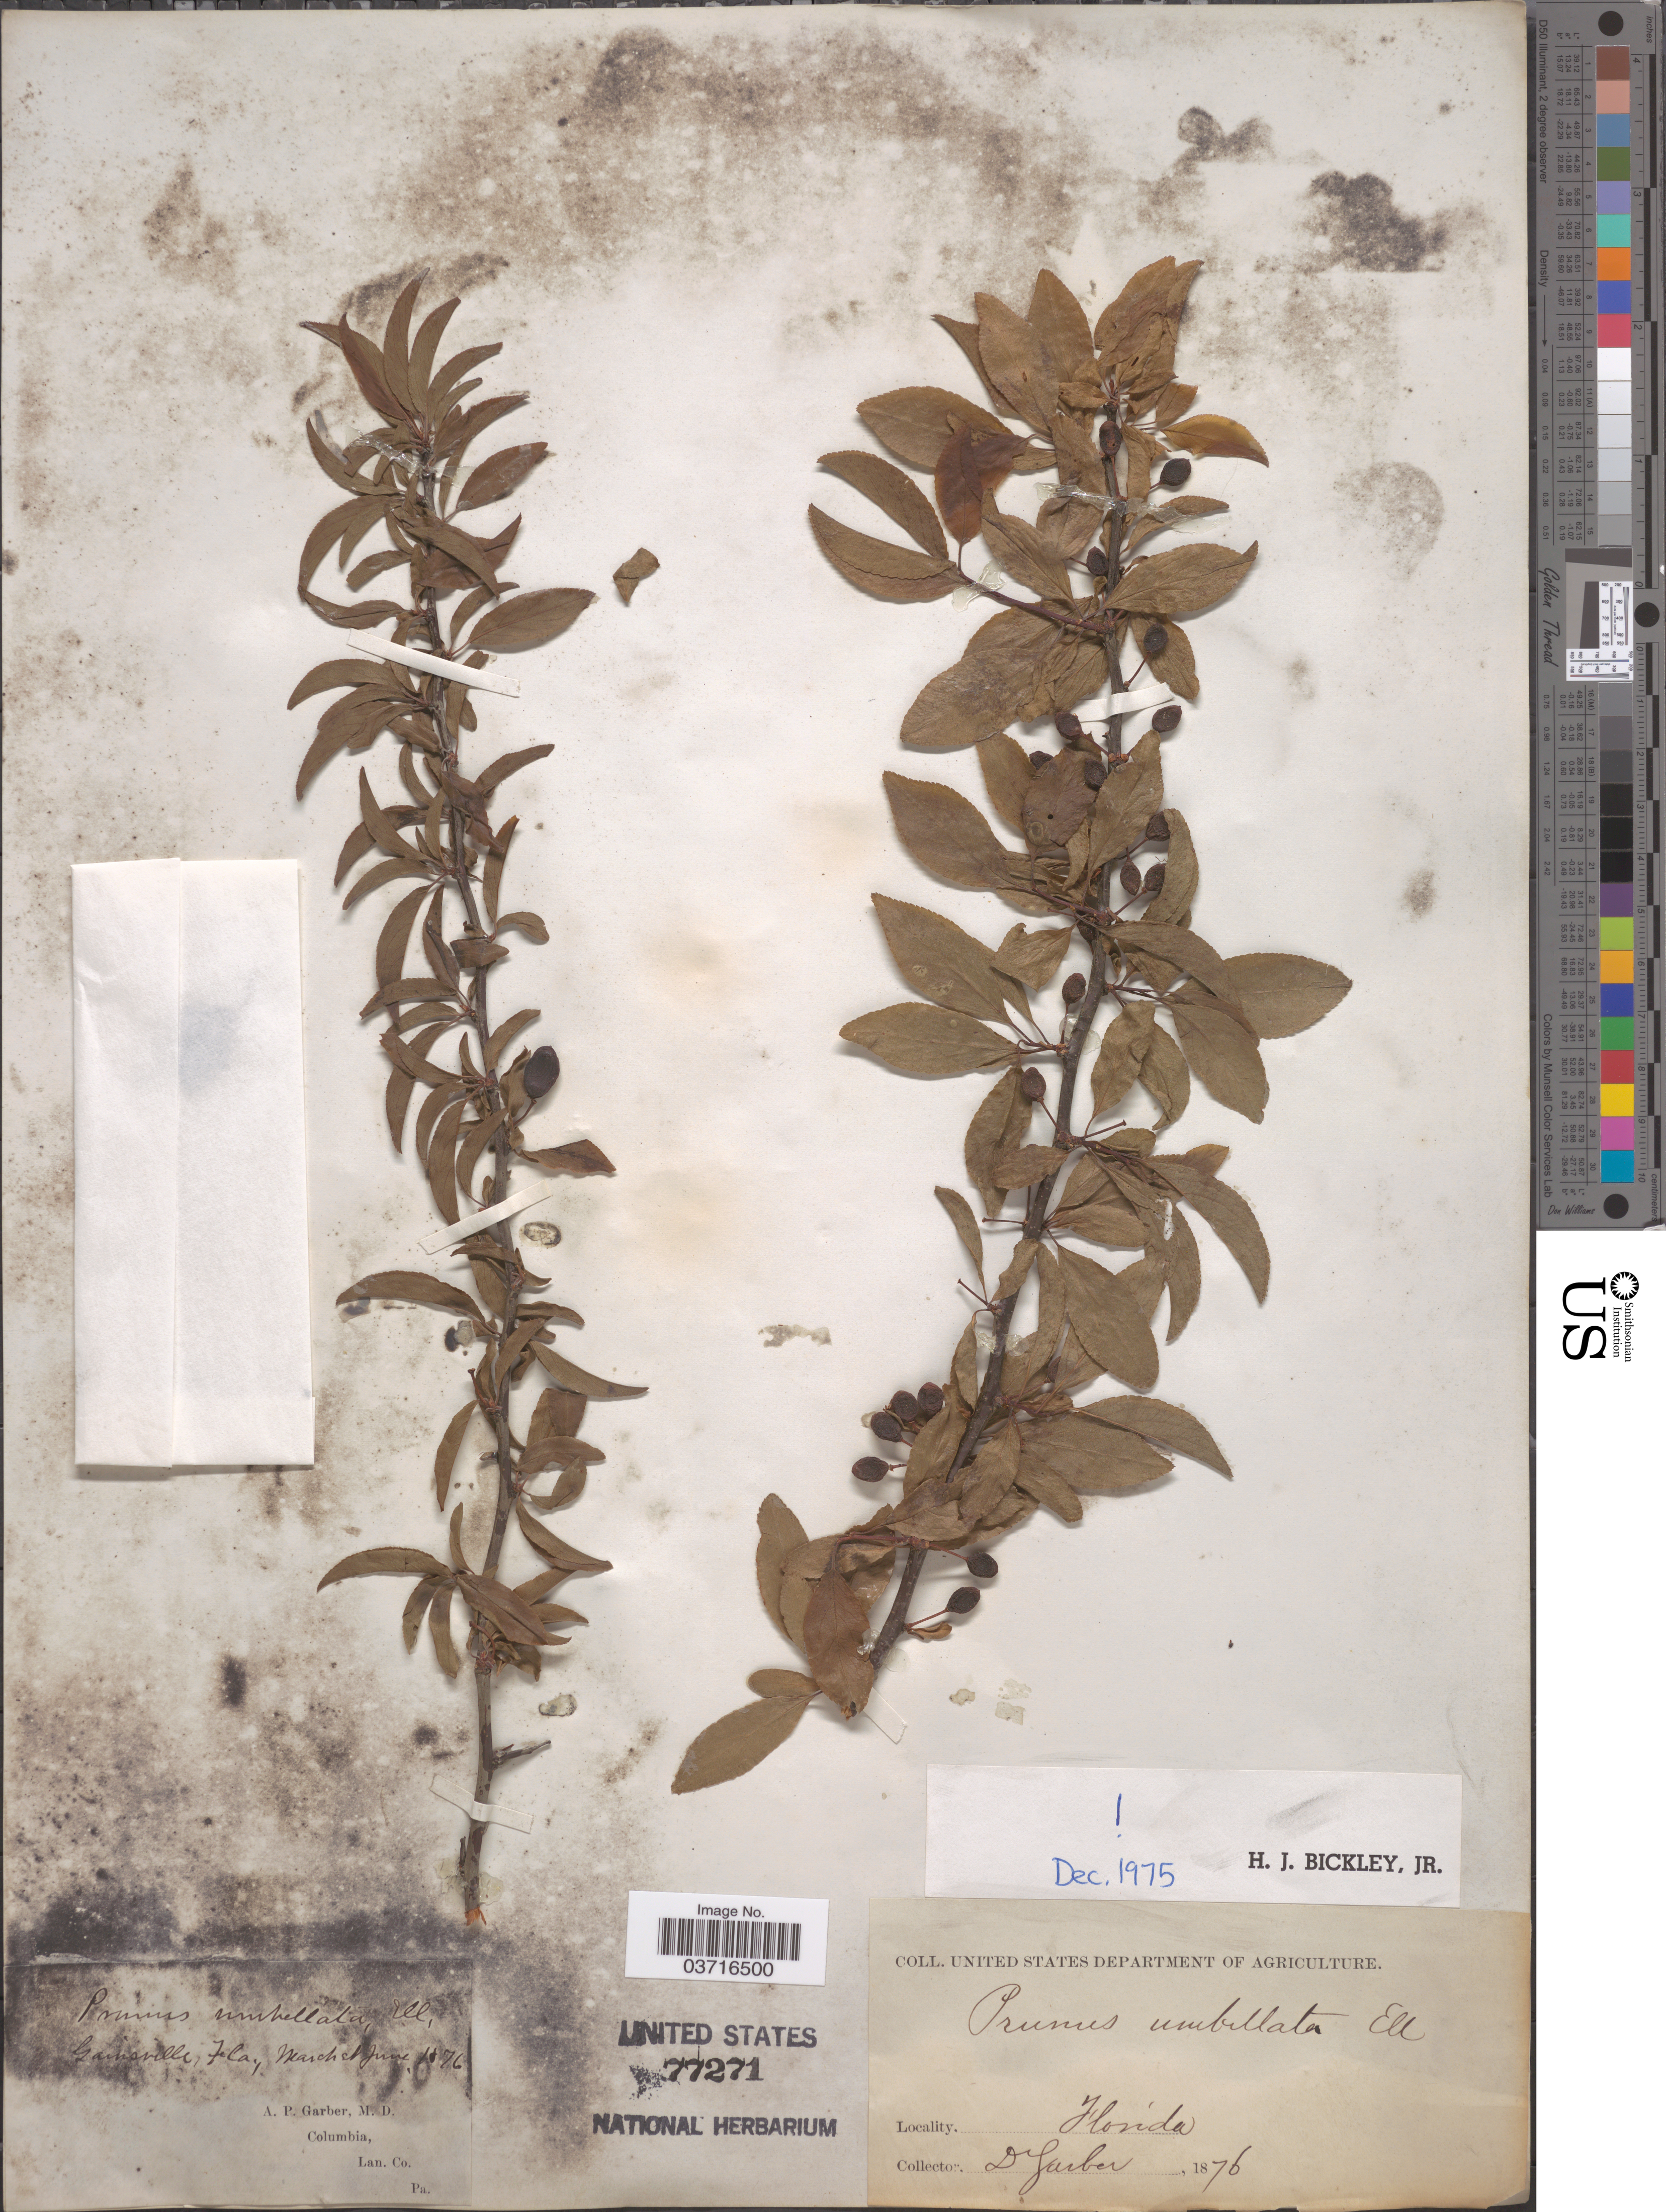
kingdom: Plantae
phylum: Tracheophyta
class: Magnoliopsida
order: Rosales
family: Rosaceae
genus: Prunus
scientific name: Prunus umbellata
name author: Elliott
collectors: A. P. Garber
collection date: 1876-03/1876-06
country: United States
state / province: Florida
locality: Gainsville.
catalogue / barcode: US 77271